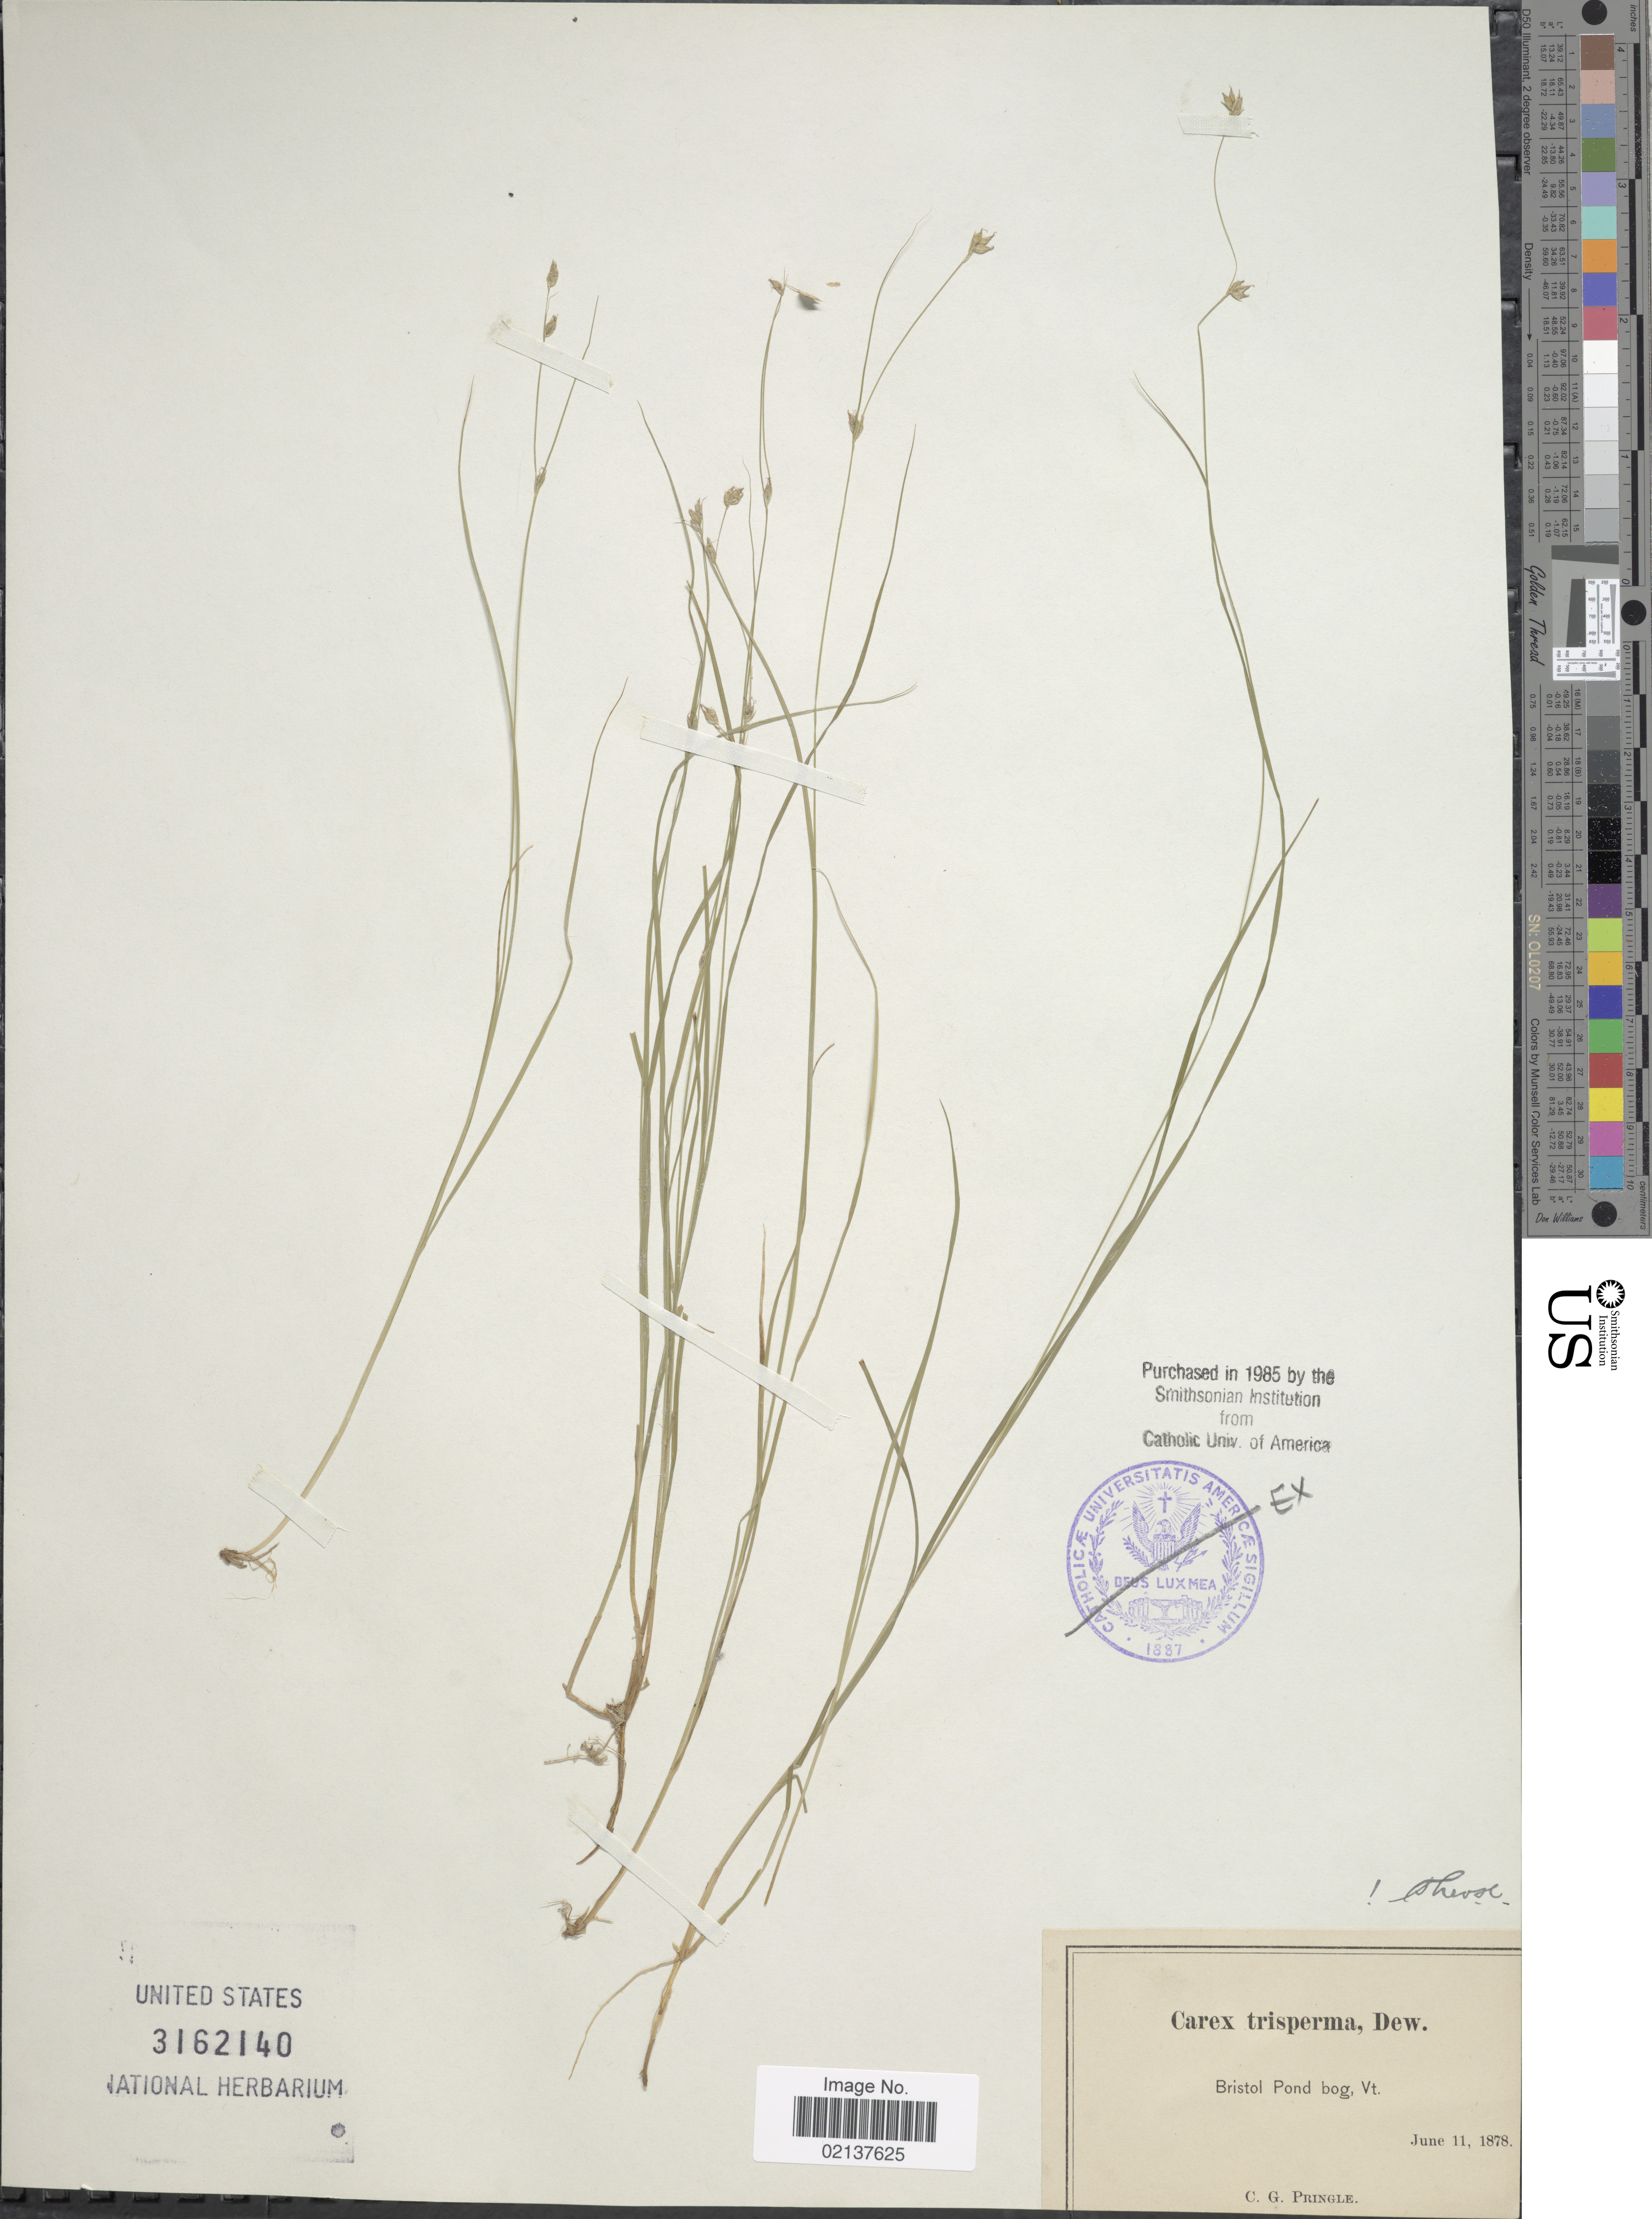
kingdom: Plantae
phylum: Tracheophyta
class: Liliopsida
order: Poales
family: Cyperaceae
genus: Carex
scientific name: Carex trisperma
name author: Dewey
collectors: C. G. Pringle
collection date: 1878-06-11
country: United States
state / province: Vermont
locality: Bristol Pond bog, Vt.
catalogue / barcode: US 3162140